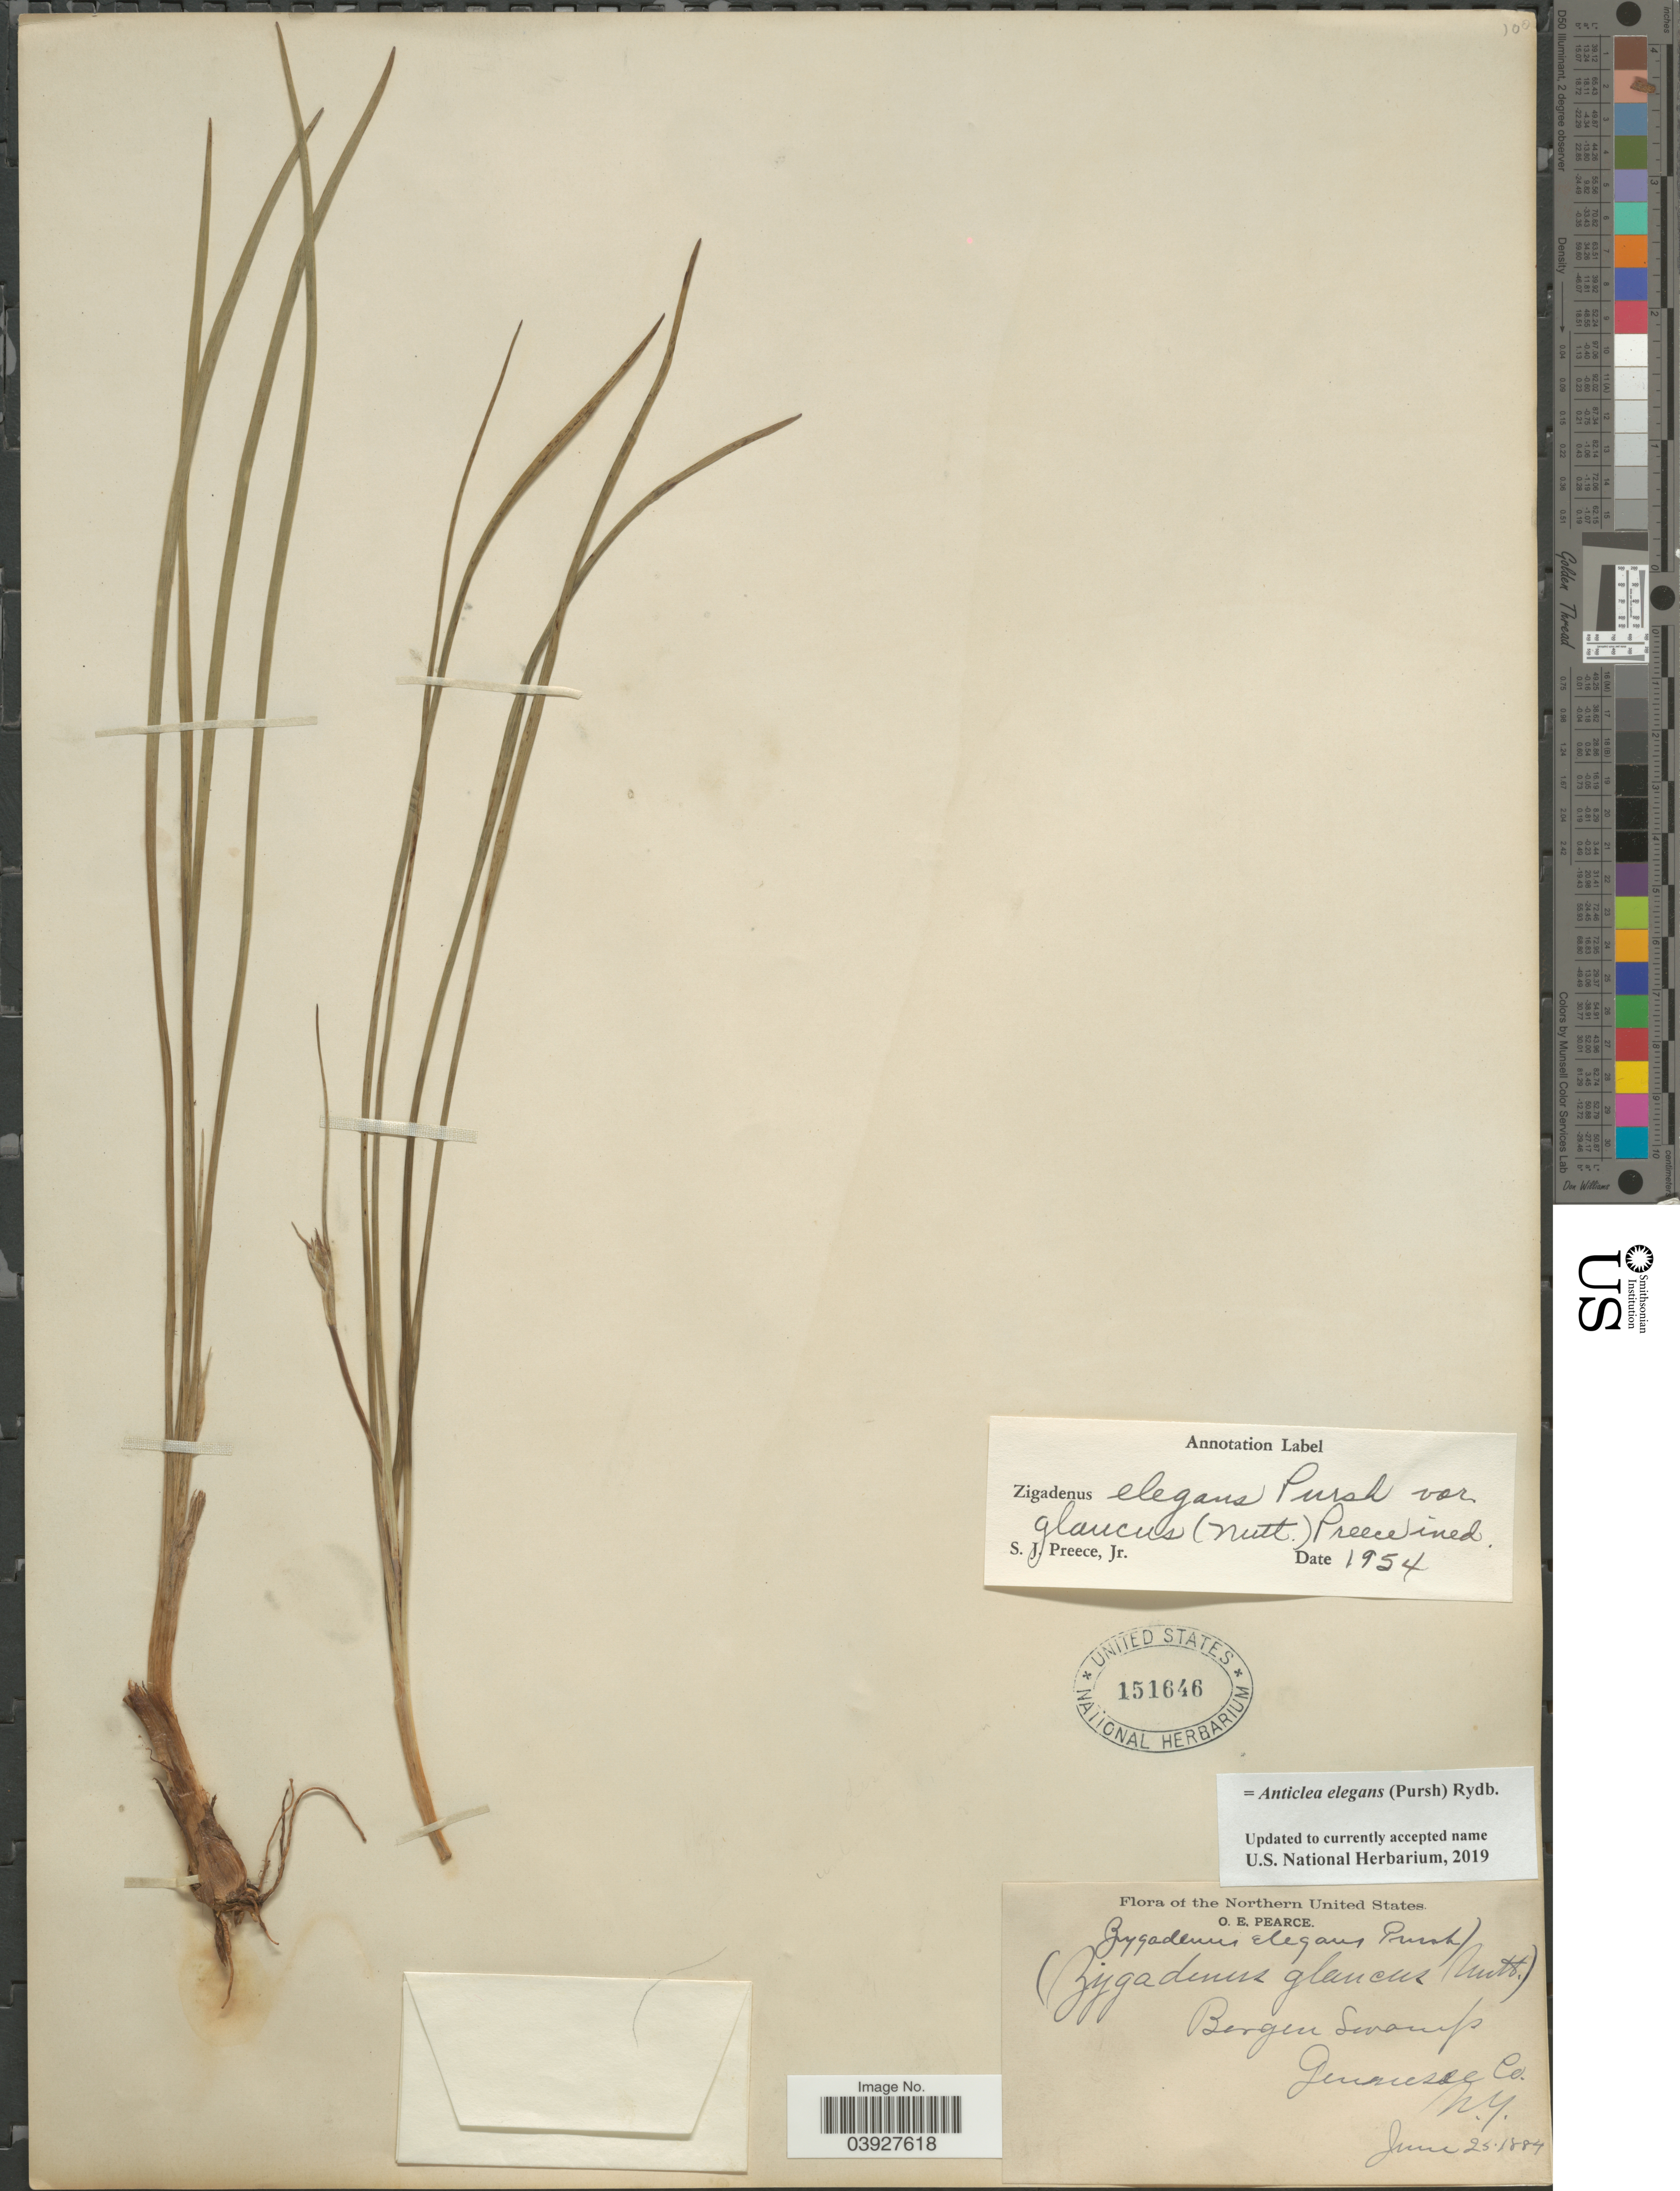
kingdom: Plantae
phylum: Tracheophyta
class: Liliopsida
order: Liliales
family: Melanthiaceae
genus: Anticlea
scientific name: Anticlea elegans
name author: (Pursh) Rydb.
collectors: O. E. Pearce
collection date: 1884-06-25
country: United States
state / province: New York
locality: Northern United States. Bergen Swamp. Genesee Co.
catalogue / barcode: US 151646